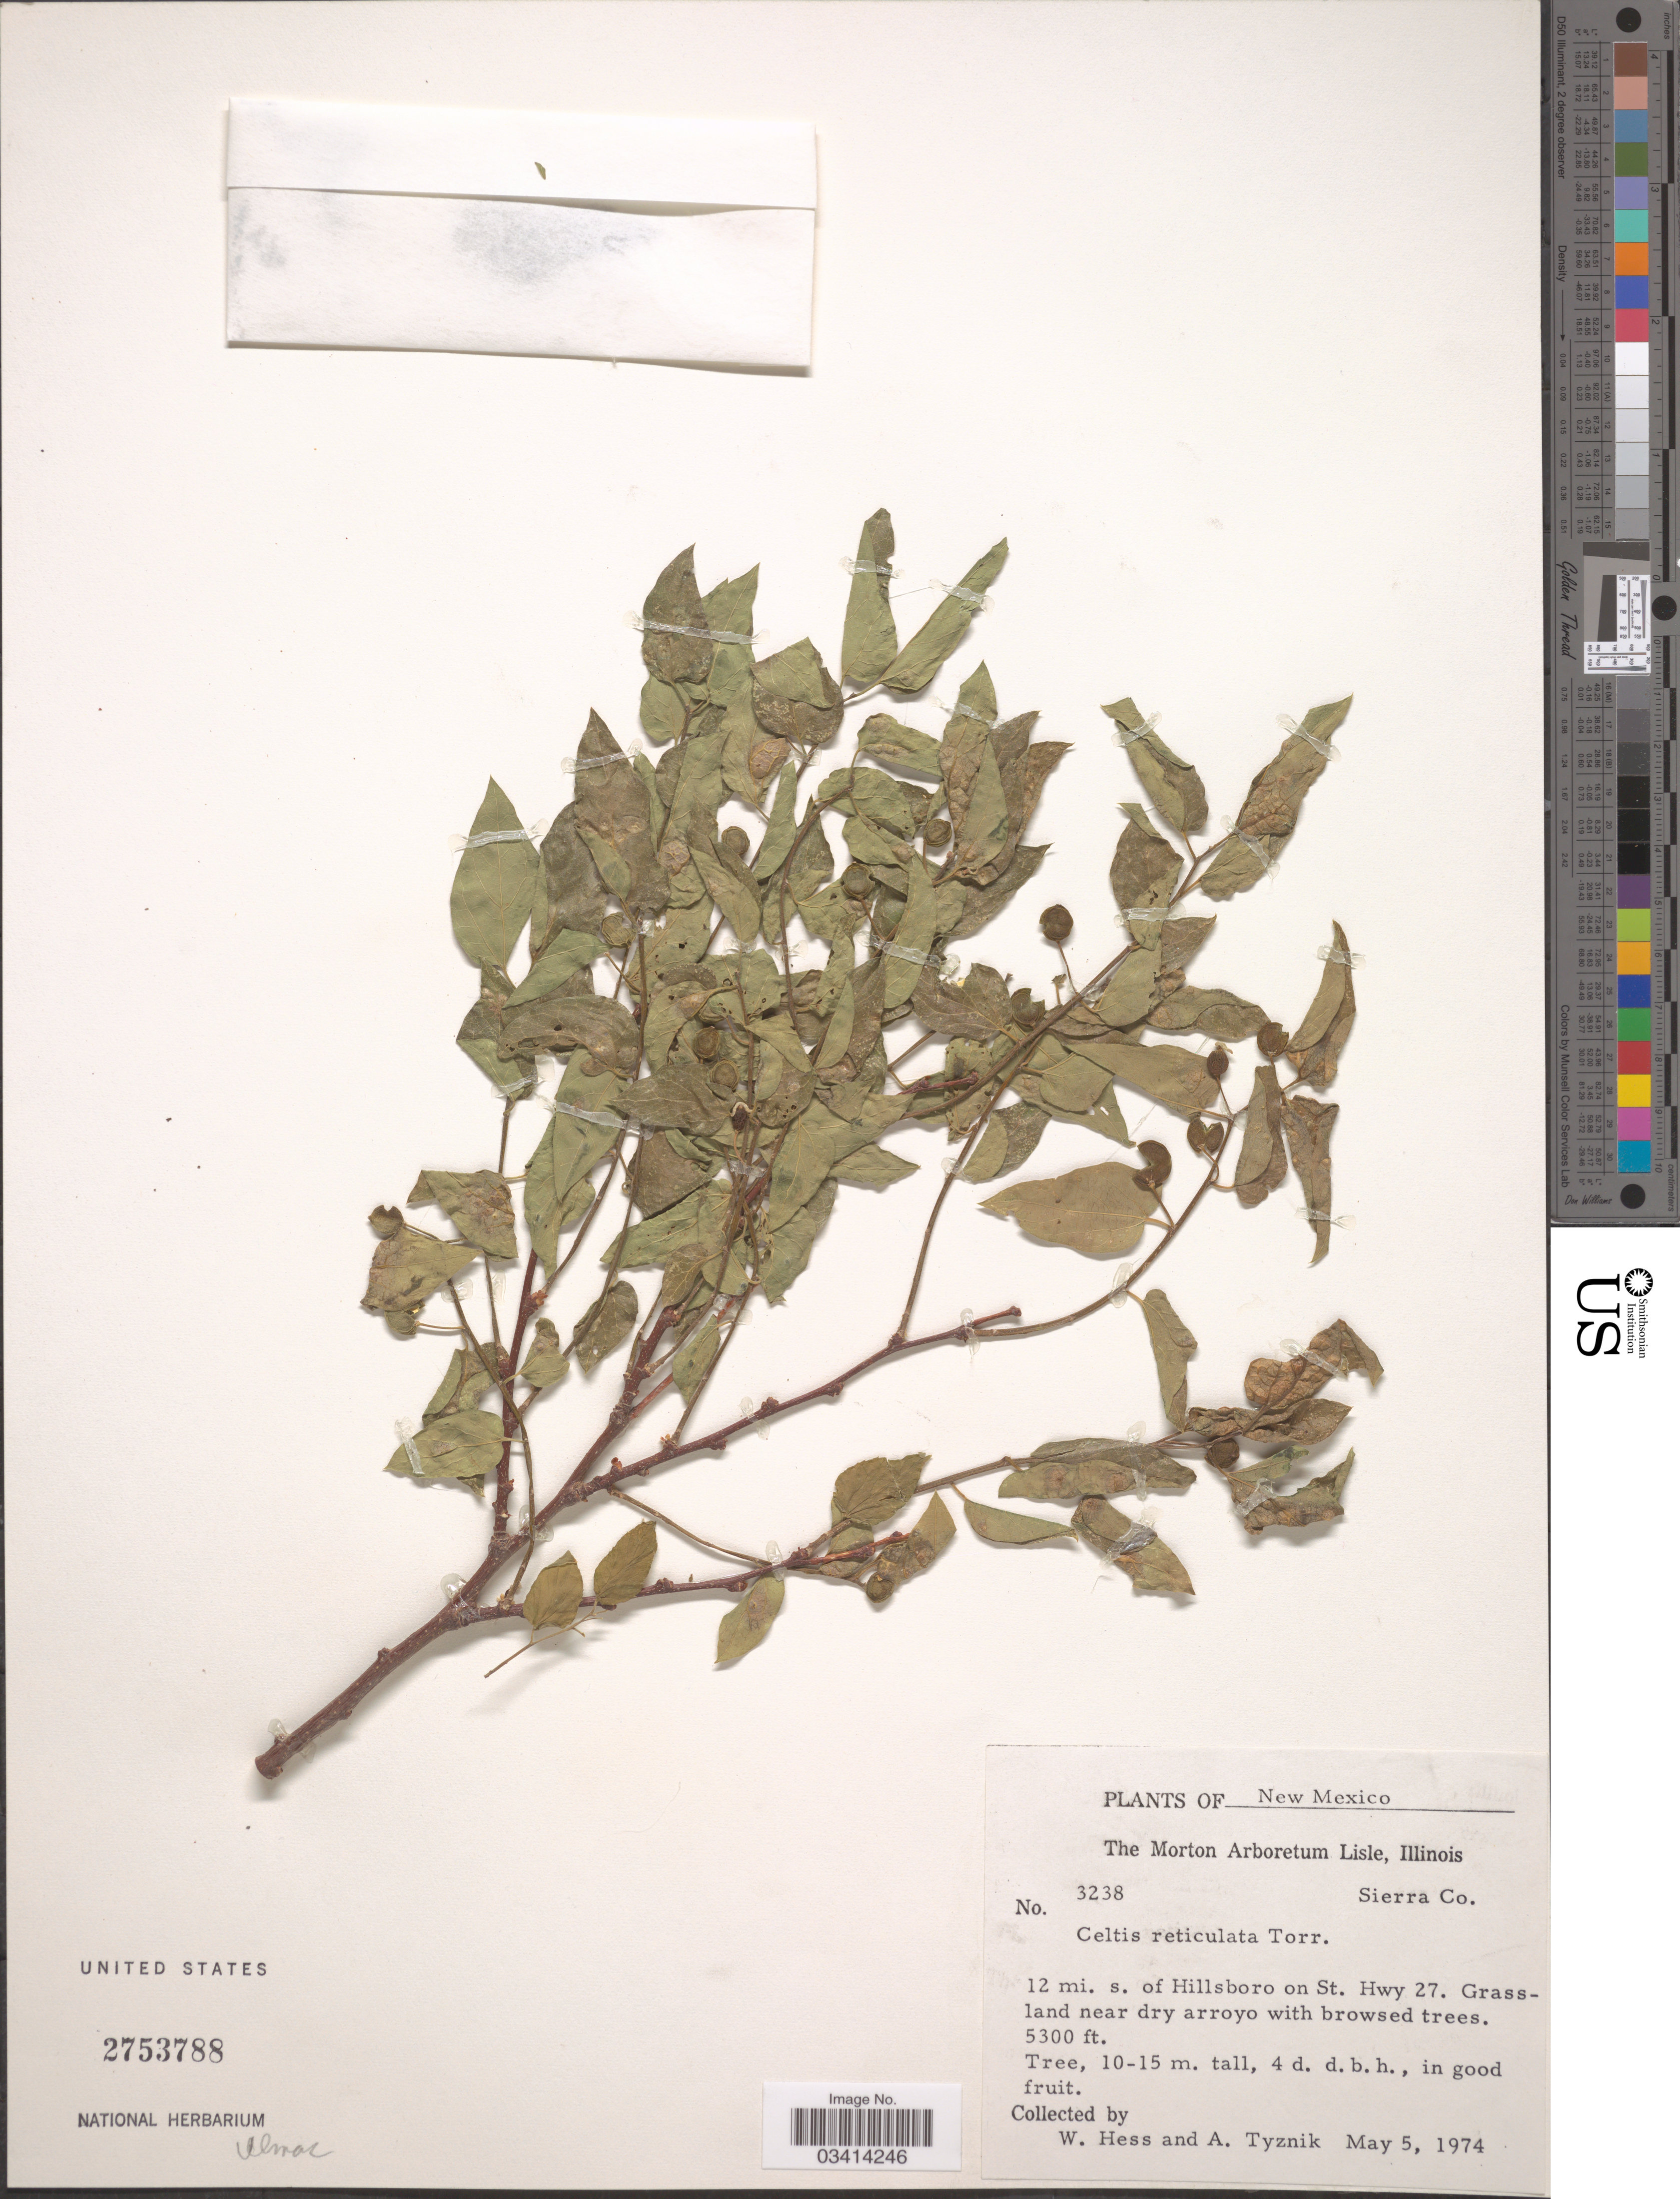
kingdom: Plantae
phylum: Tracheophyta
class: Magnoliopsida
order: Rosales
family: Cannabaceae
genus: Celtis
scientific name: Celtis reticulata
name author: Torr.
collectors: W. Hess & A. Tyznik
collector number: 3238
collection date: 1974-05-05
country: United States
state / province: New Mexico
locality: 12 mi. s. of Hillsboro on St. Hwy 27. Sierra Co.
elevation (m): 1615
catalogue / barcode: US 2753788